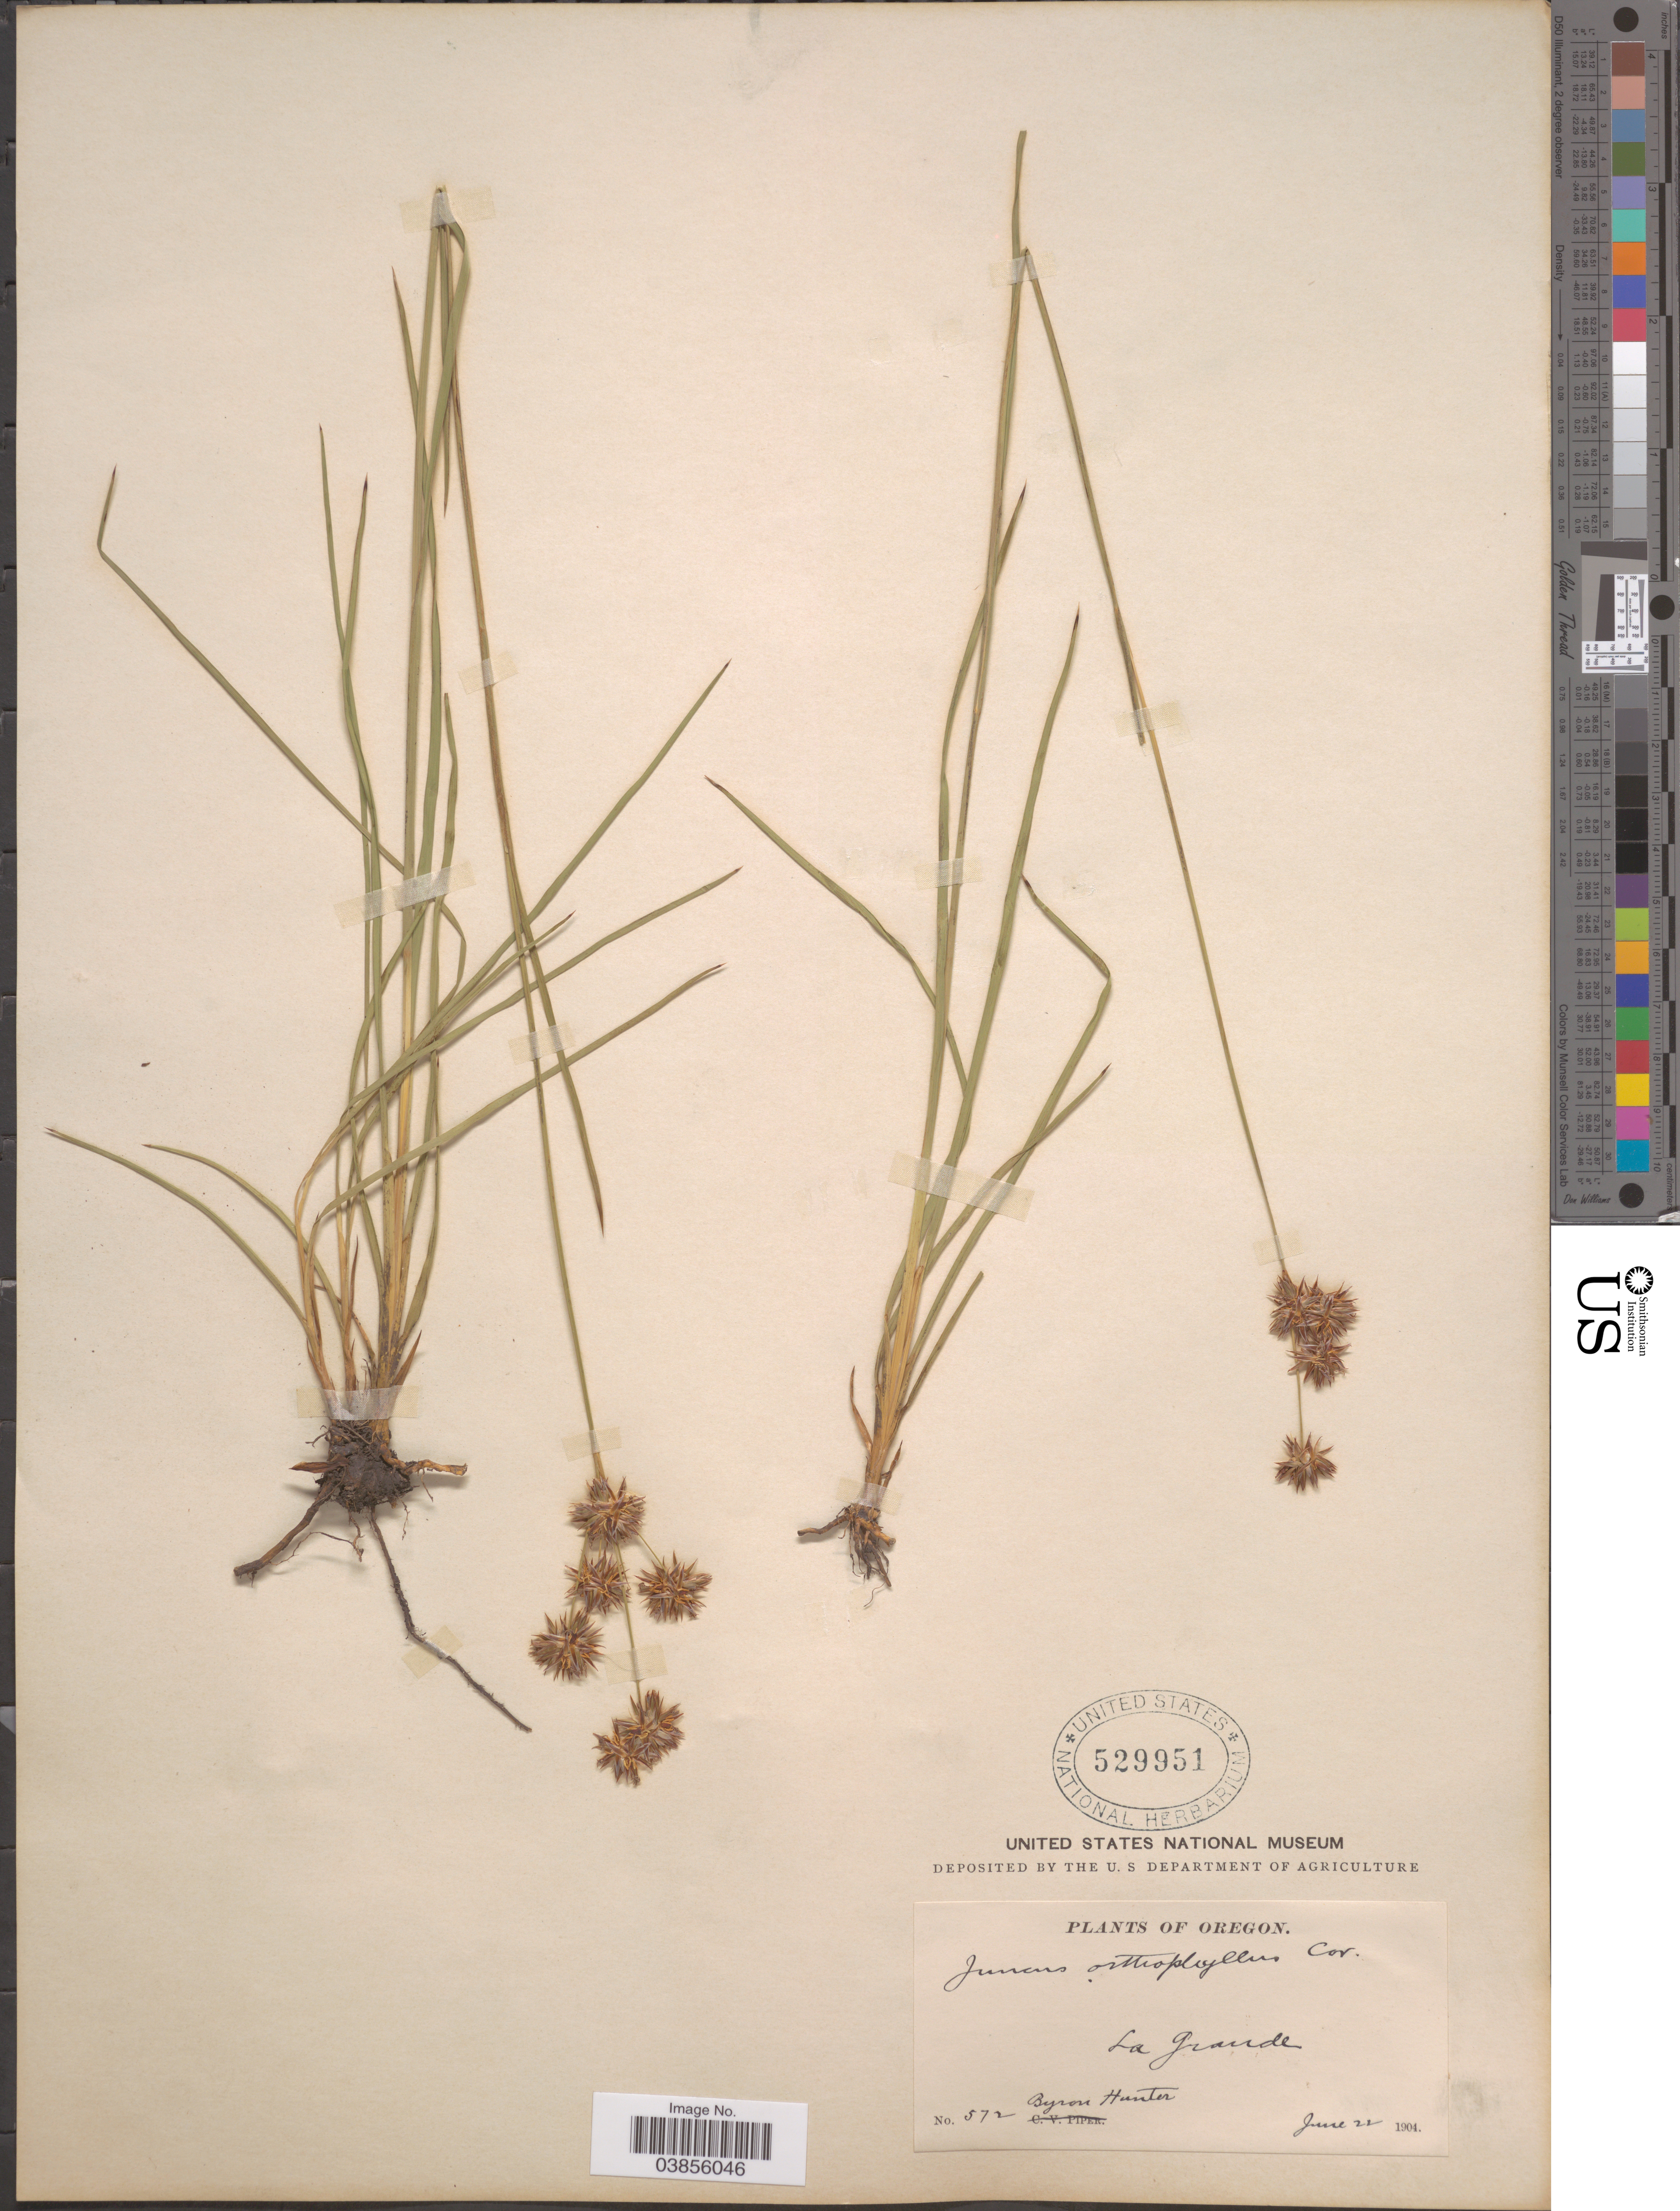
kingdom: Plantae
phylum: Tracheophyta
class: Liliopsida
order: Poales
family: Juncaceae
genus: Juncus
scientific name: Juncus orthophyllus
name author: Coville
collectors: B. Hunter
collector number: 572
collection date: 1904-06-22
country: United States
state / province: Oregon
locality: La Grande.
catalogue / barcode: US 529951